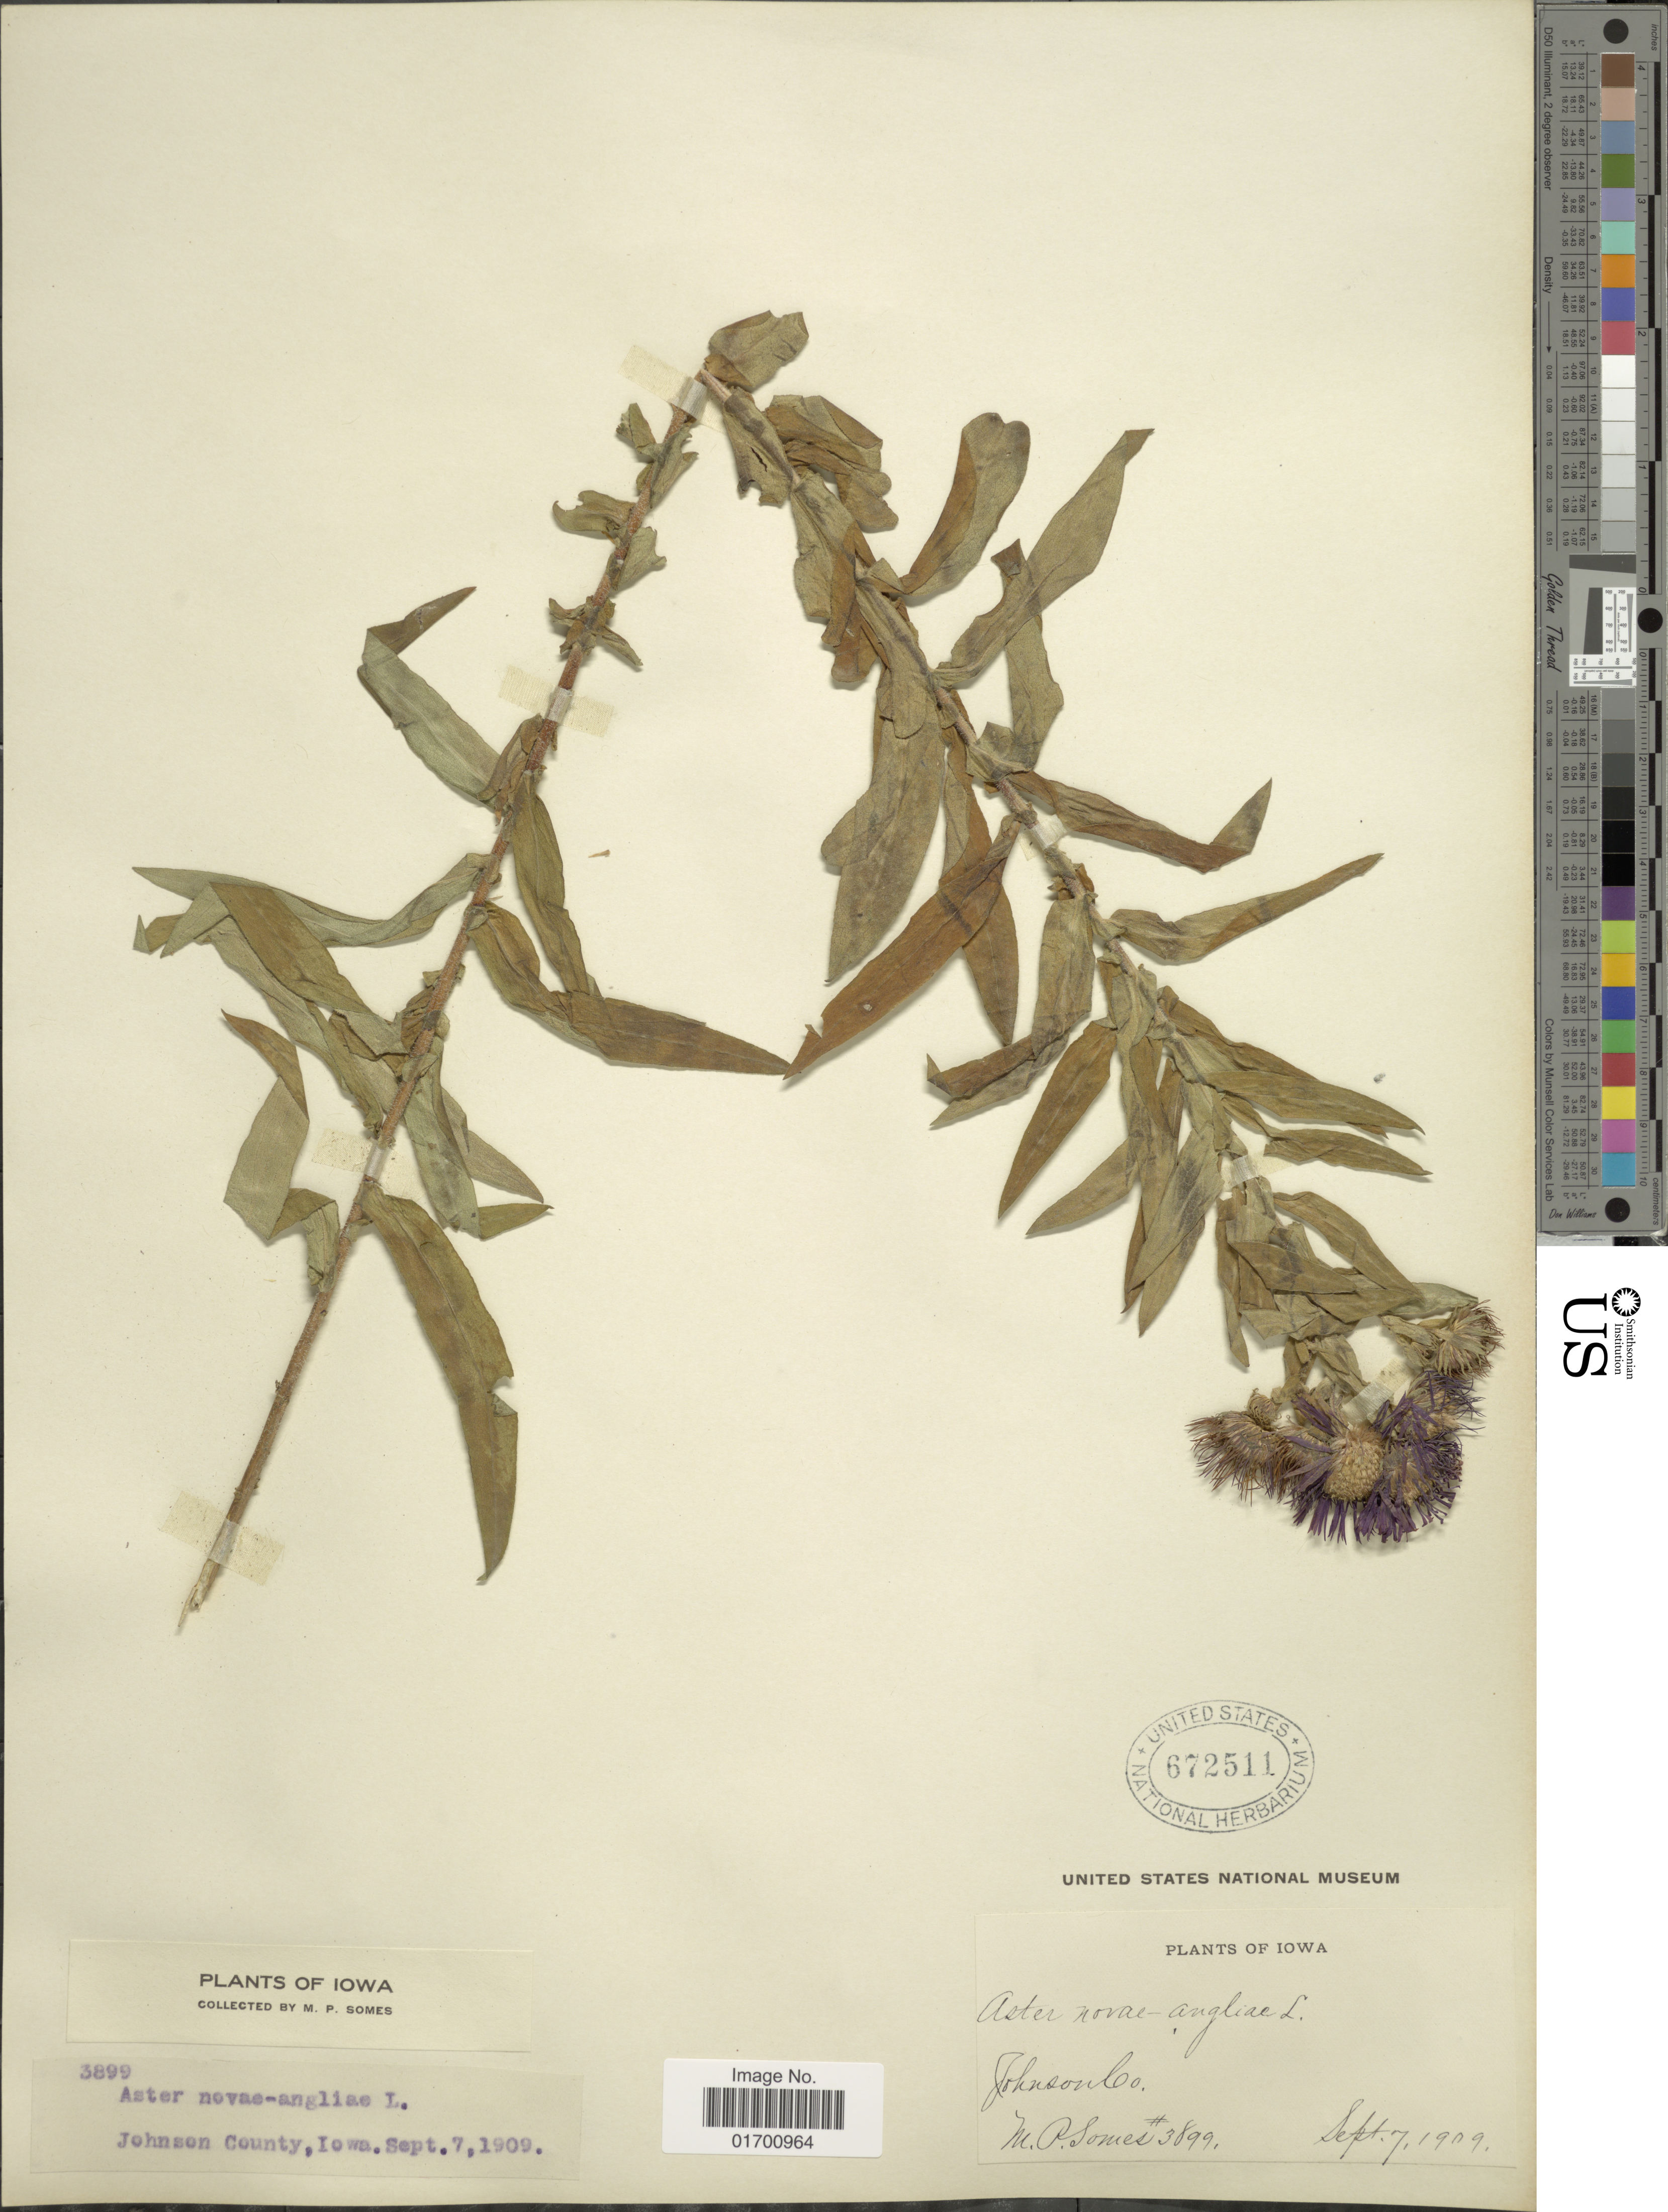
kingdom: Plantae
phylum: Tracheophyta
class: Magnoliopsida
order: Asterales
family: Asteraceae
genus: Symphyotrichum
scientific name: Symphyotrichum novae-angliae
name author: (L.) G.L. Nesom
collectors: M. Somes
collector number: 3899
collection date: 1909-09-07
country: United States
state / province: Iowa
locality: Johnson County.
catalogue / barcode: US 672511